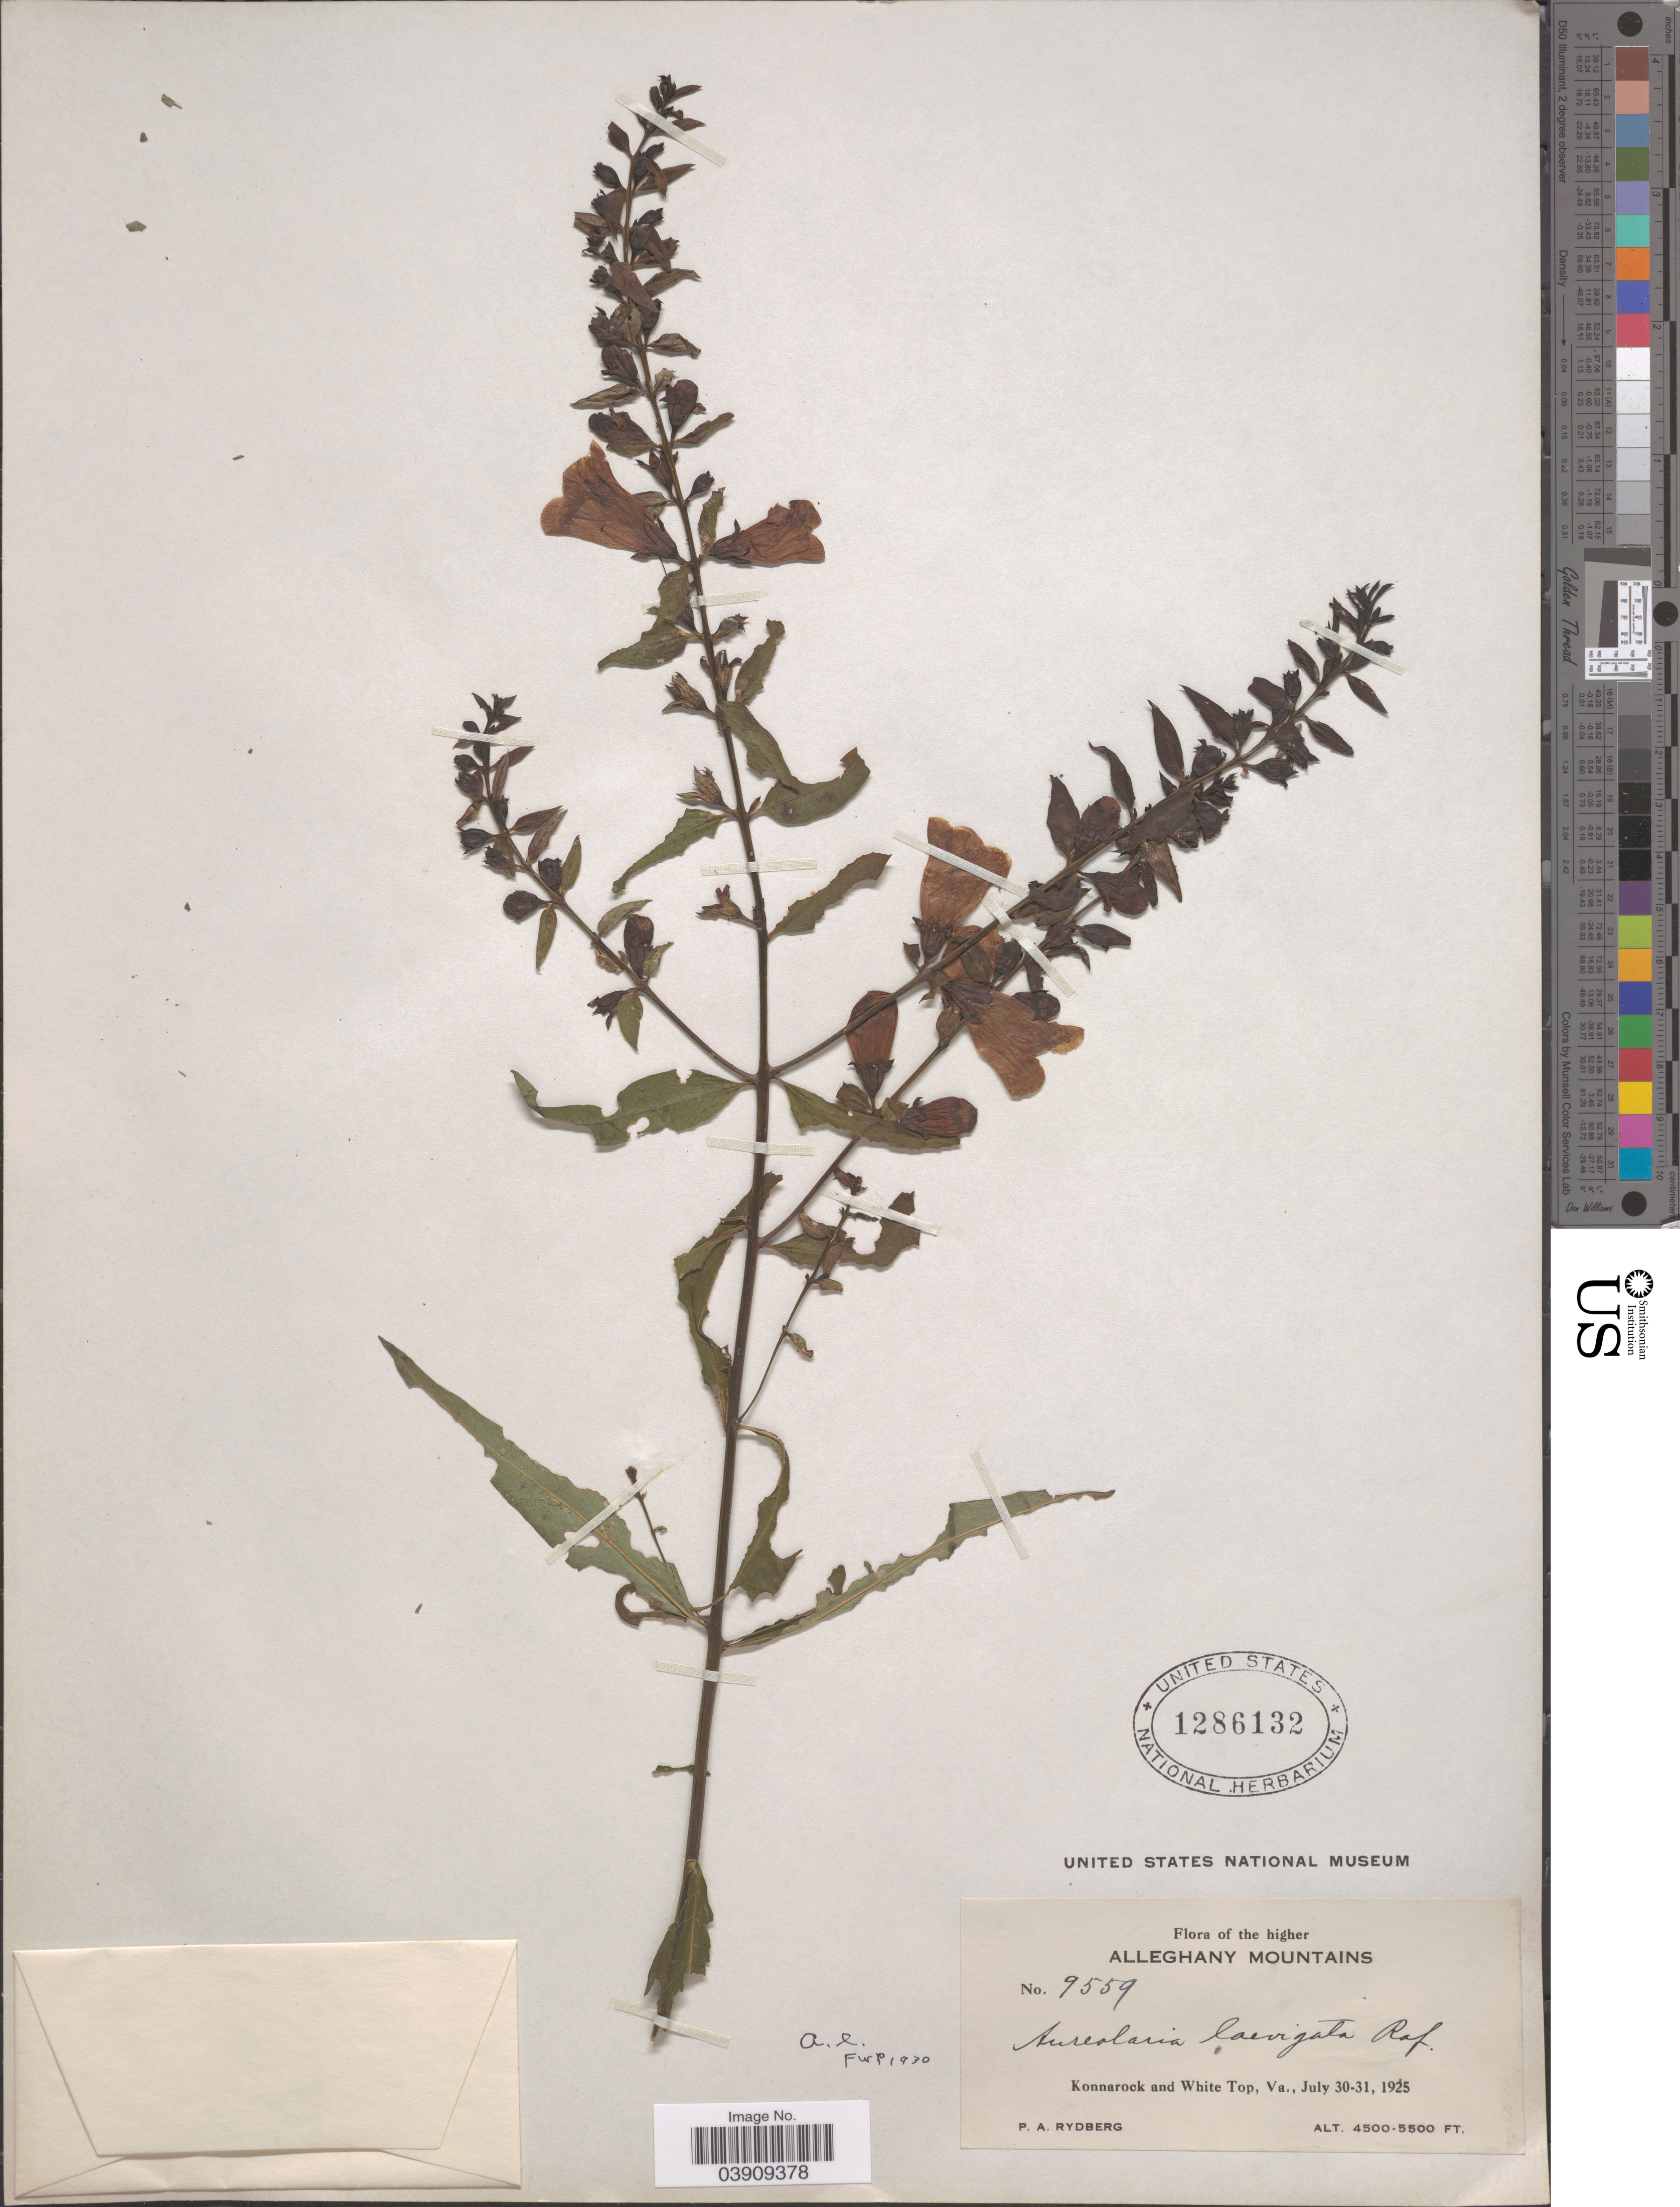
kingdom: Plantae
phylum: Tracheophyta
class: Magnoliopsida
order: Lamiales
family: Orobanchaceae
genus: Aureolaria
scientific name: Aureolaria laevigata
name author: (Raf.) Raf.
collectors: P. A. Rydberg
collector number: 9559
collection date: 1925-07-30/1925-07-31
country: United States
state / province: Virginia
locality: The higher alleghany Mountains. Konnarock and White top.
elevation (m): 1372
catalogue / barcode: US 1286132